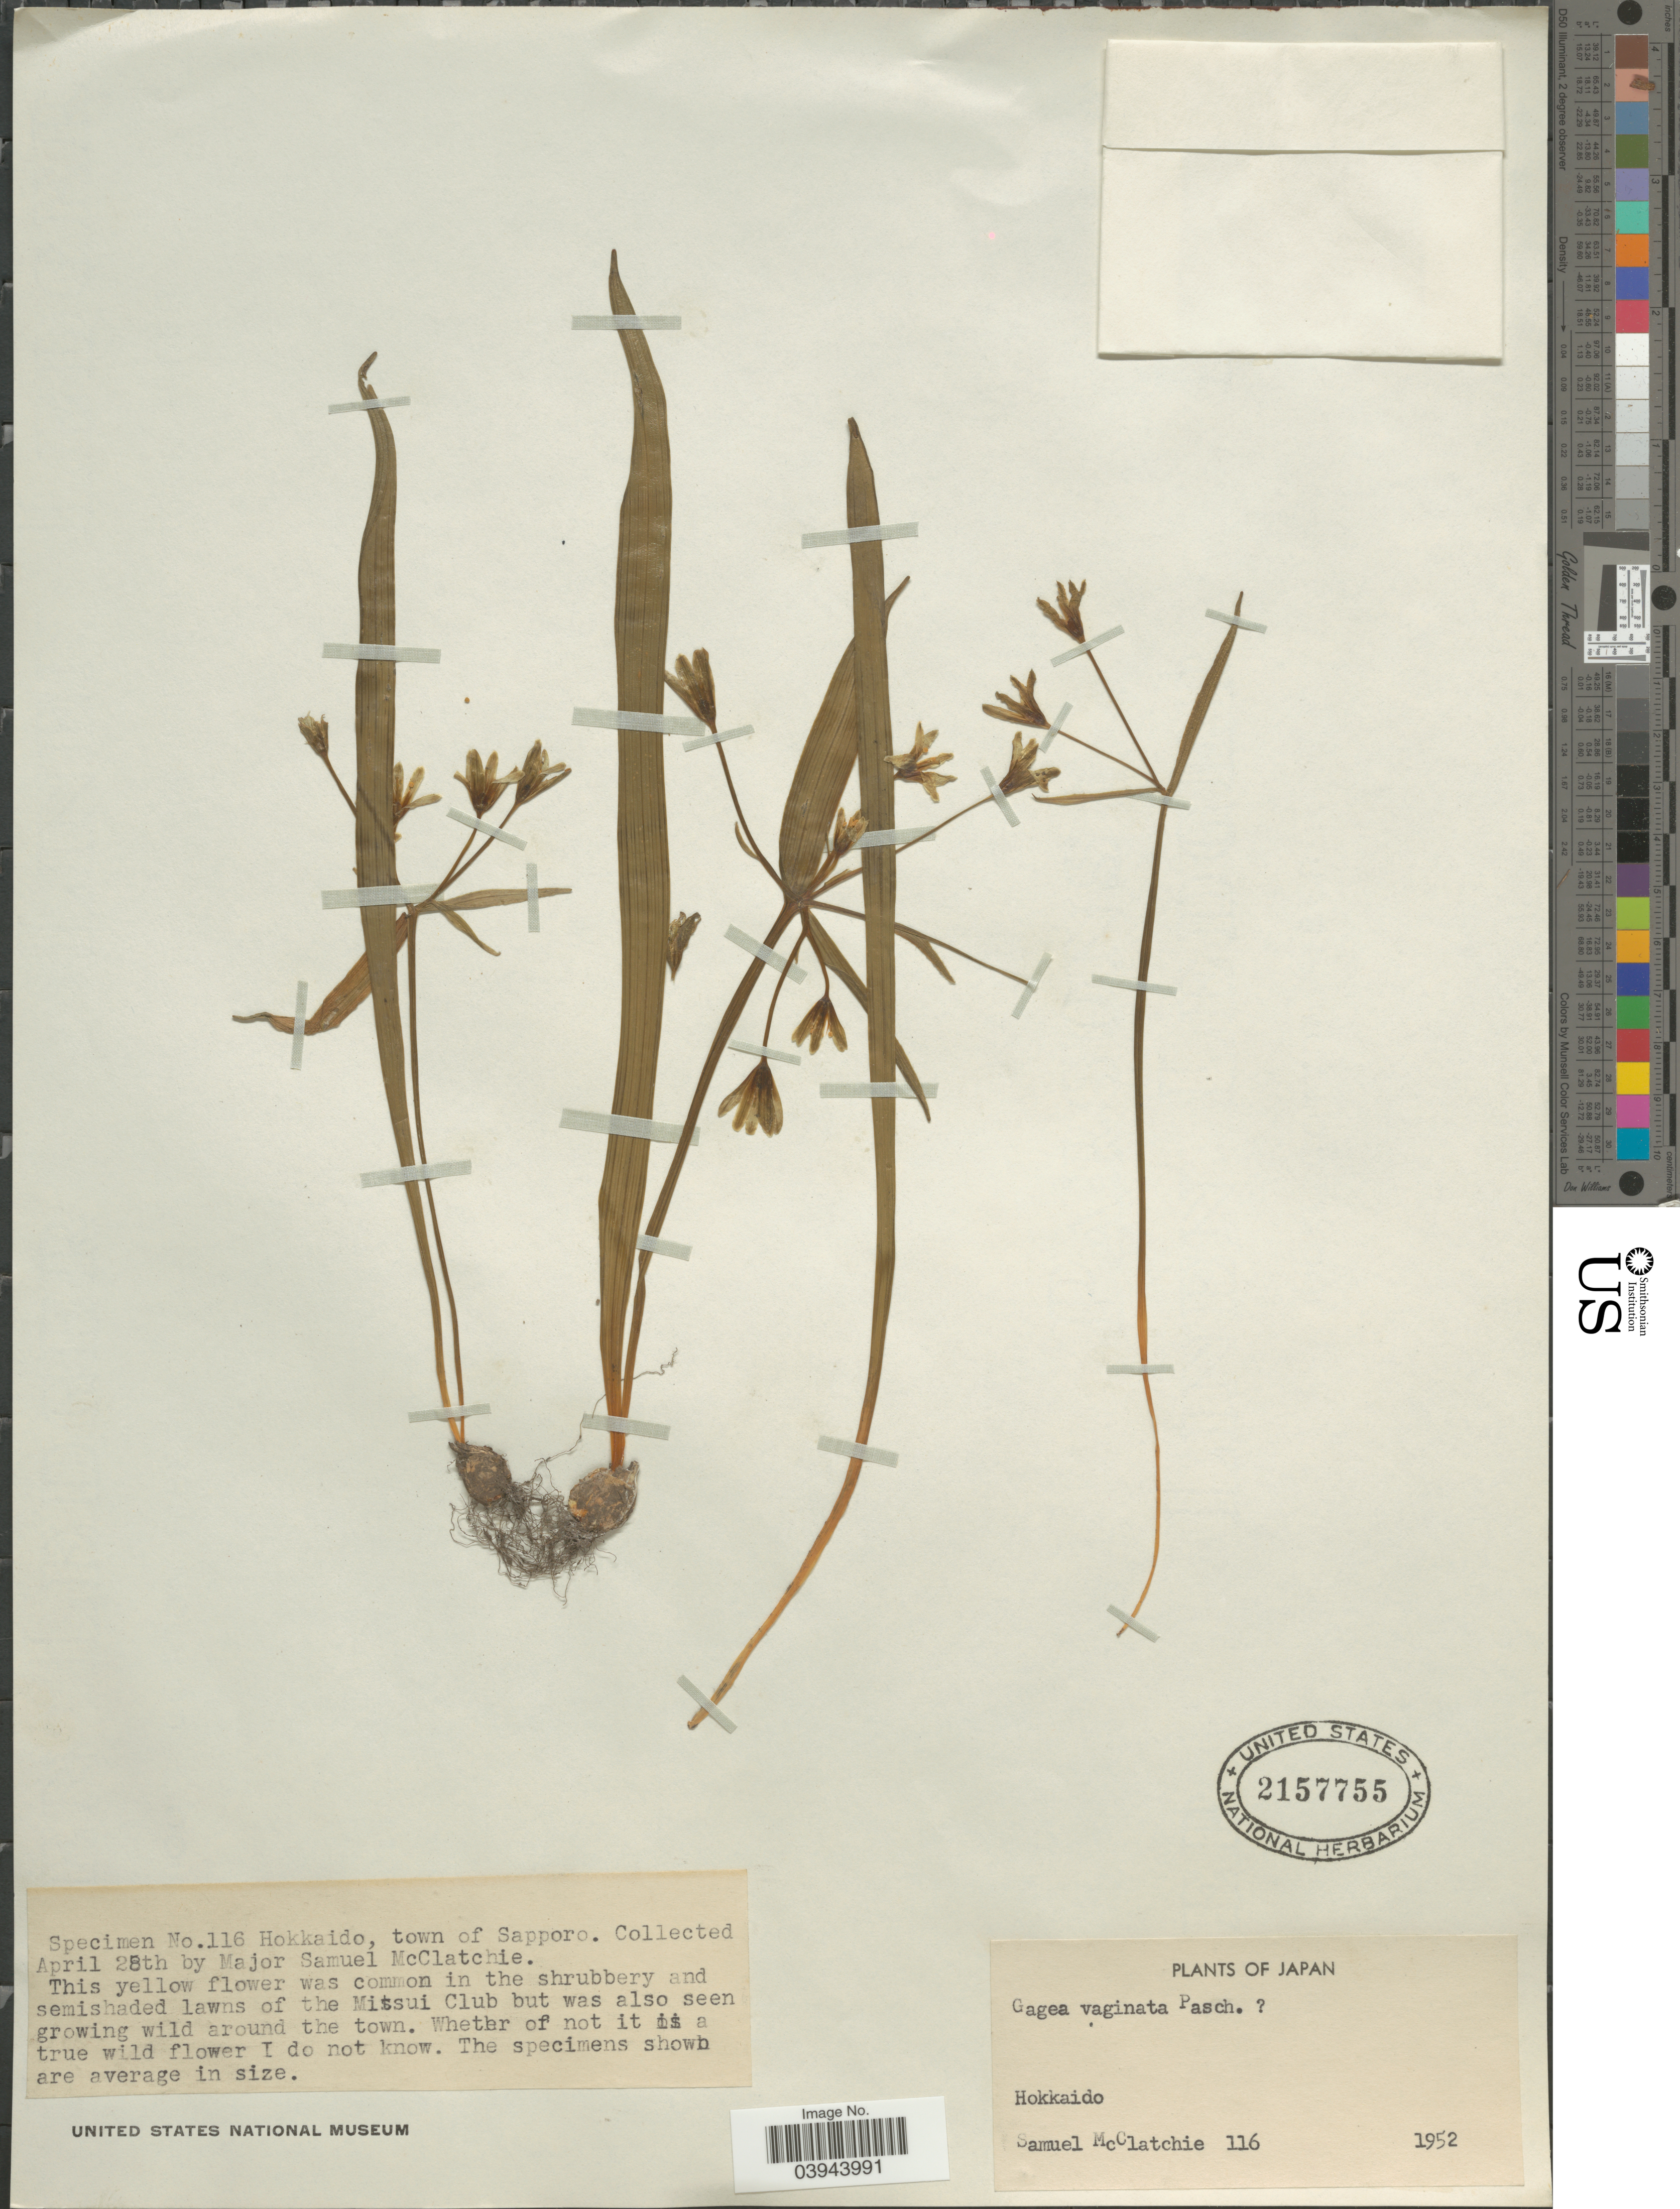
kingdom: Plantae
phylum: Tracheophyta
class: Liliopsida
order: Liliales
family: Liliaceae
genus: Gagea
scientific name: Gagea vaginata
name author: Pascher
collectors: S. McClatchie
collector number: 116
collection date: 1952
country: Japan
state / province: Hokkaidō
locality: Town of Sapporo.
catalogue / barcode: US 2157755